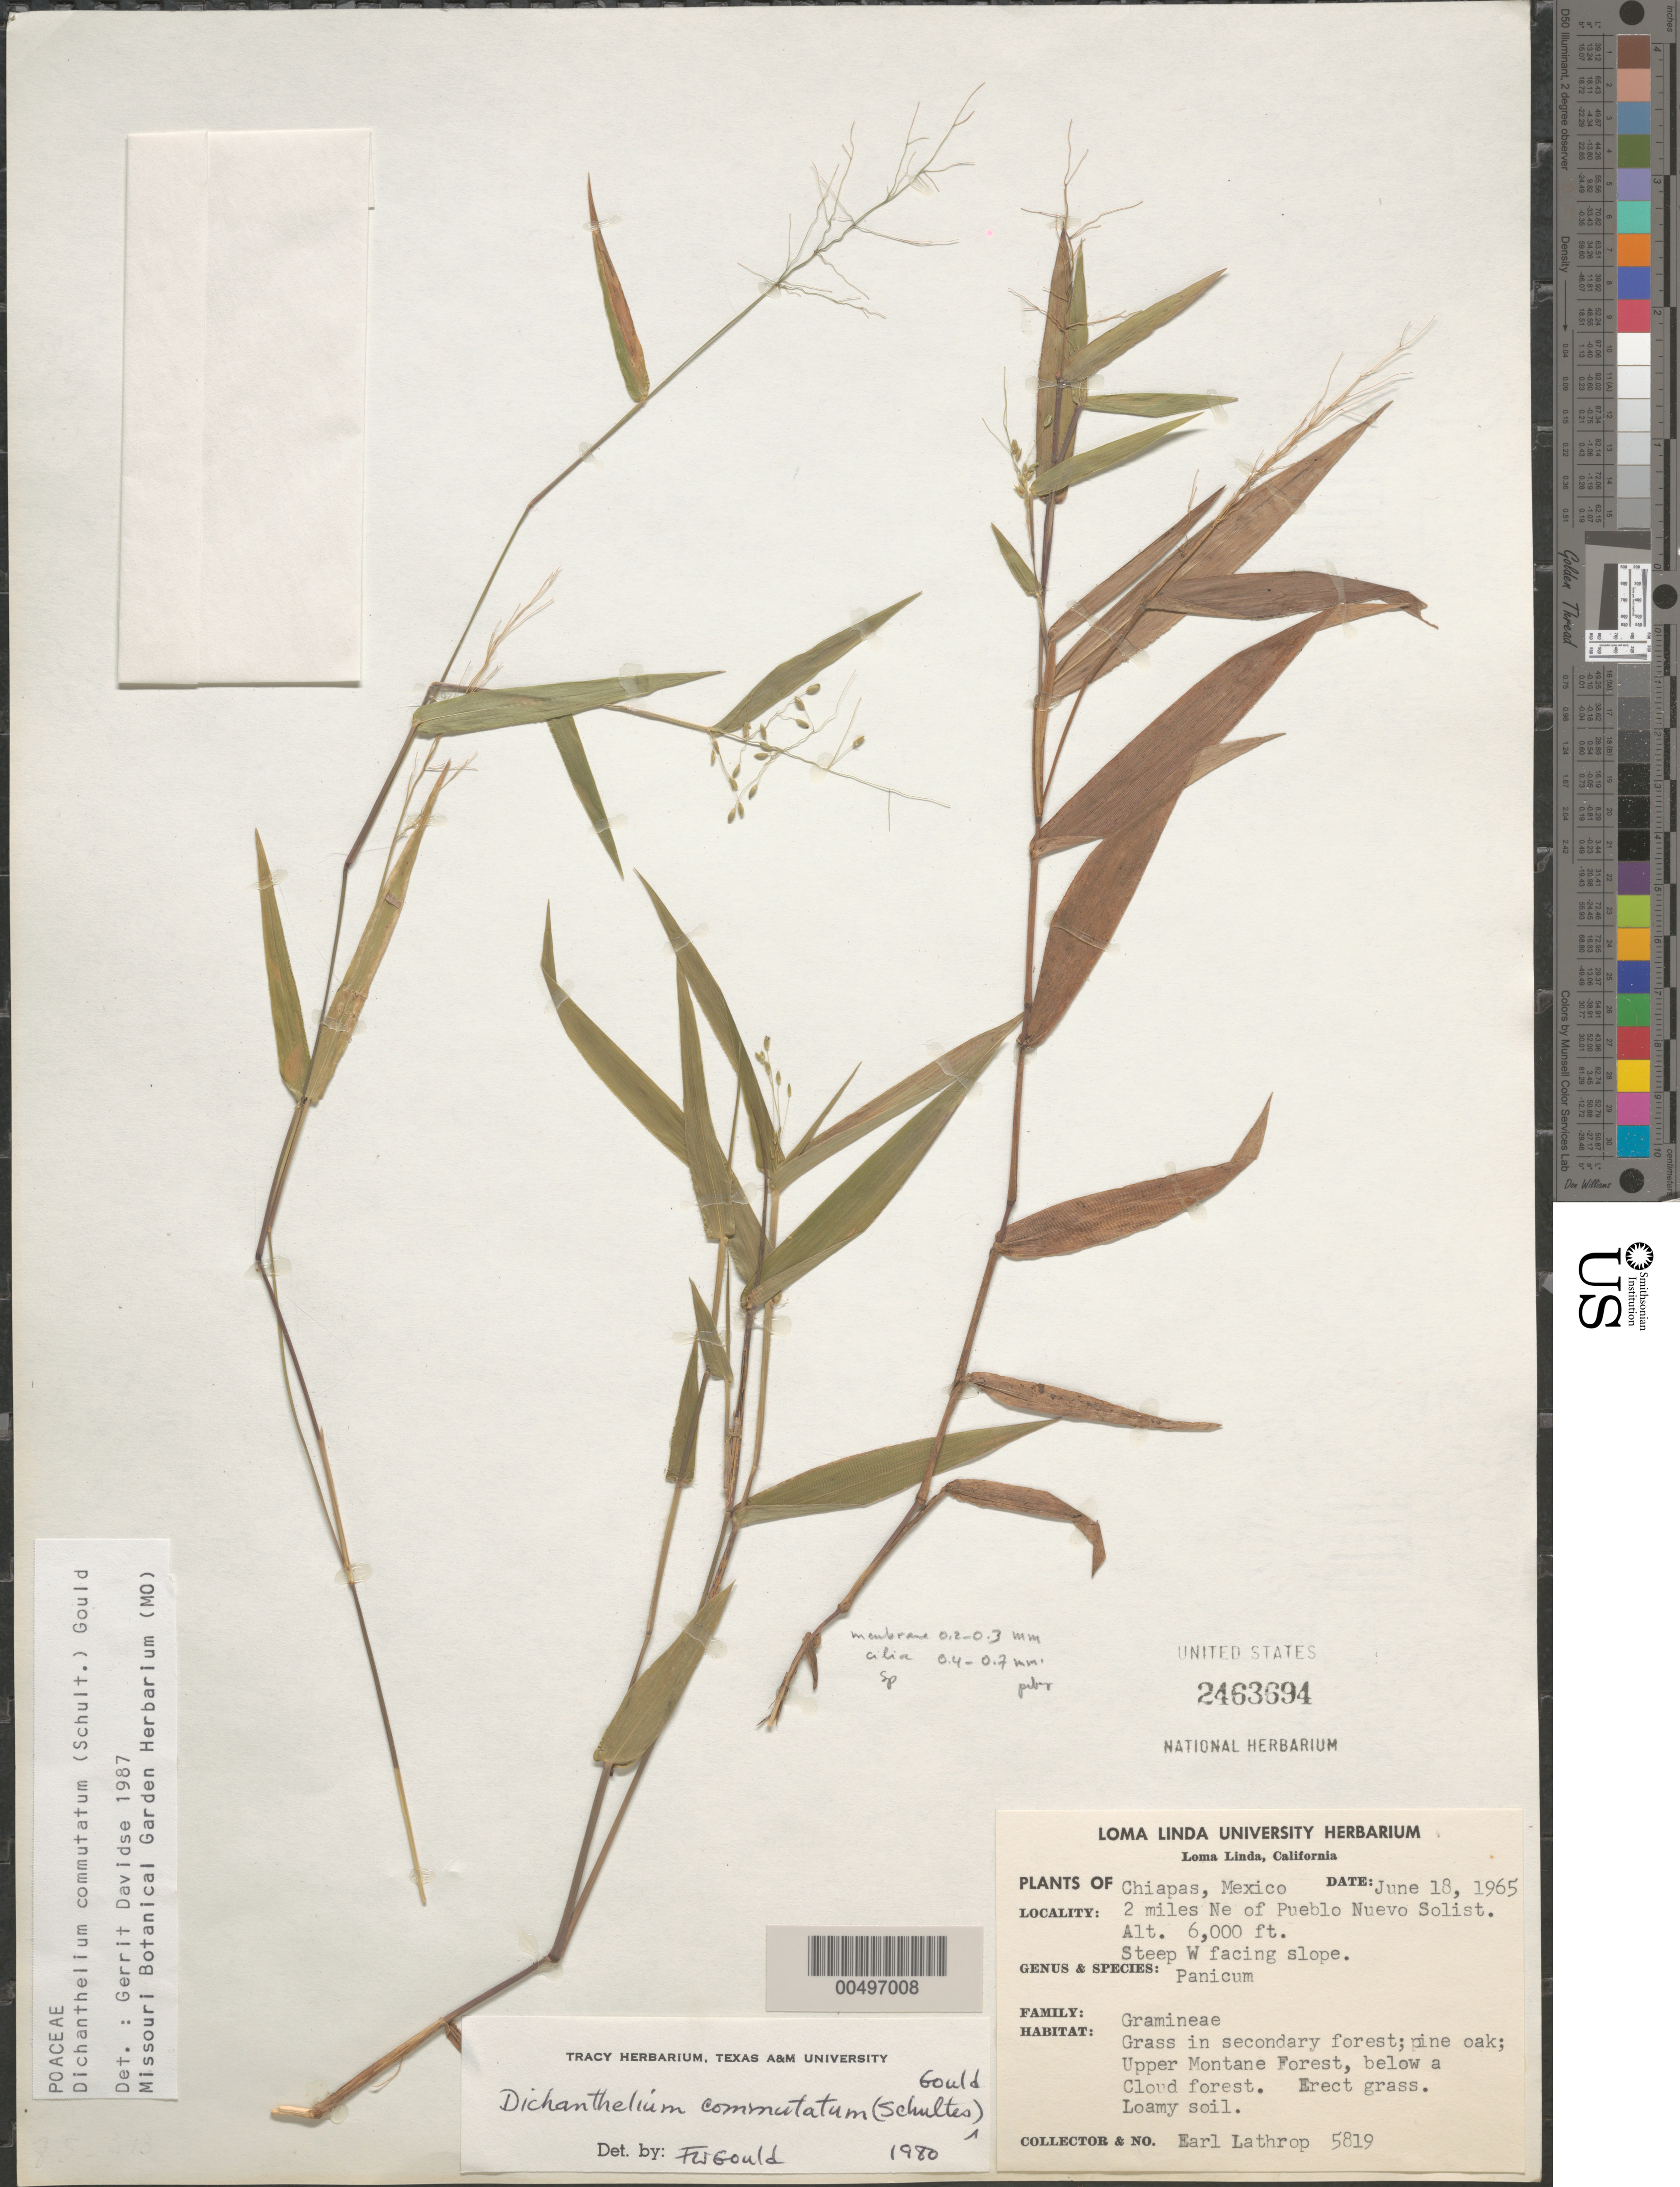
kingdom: Plantae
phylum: Tracheophyta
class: Liliopsida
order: Poales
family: Poaceae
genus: Dichanthelium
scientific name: Dichanthelium commutatum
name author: (Schult.) Gould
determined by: Davidse, Gerrit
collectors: E. W. Lathrop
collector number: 5819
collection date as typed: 18 Jun 1965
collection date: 1965-06-18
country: Mexico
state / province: Chiapas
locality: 2 mi NE of Pueblo Nuevo Solistahuacán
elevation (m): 1829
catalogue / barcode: US 2463694